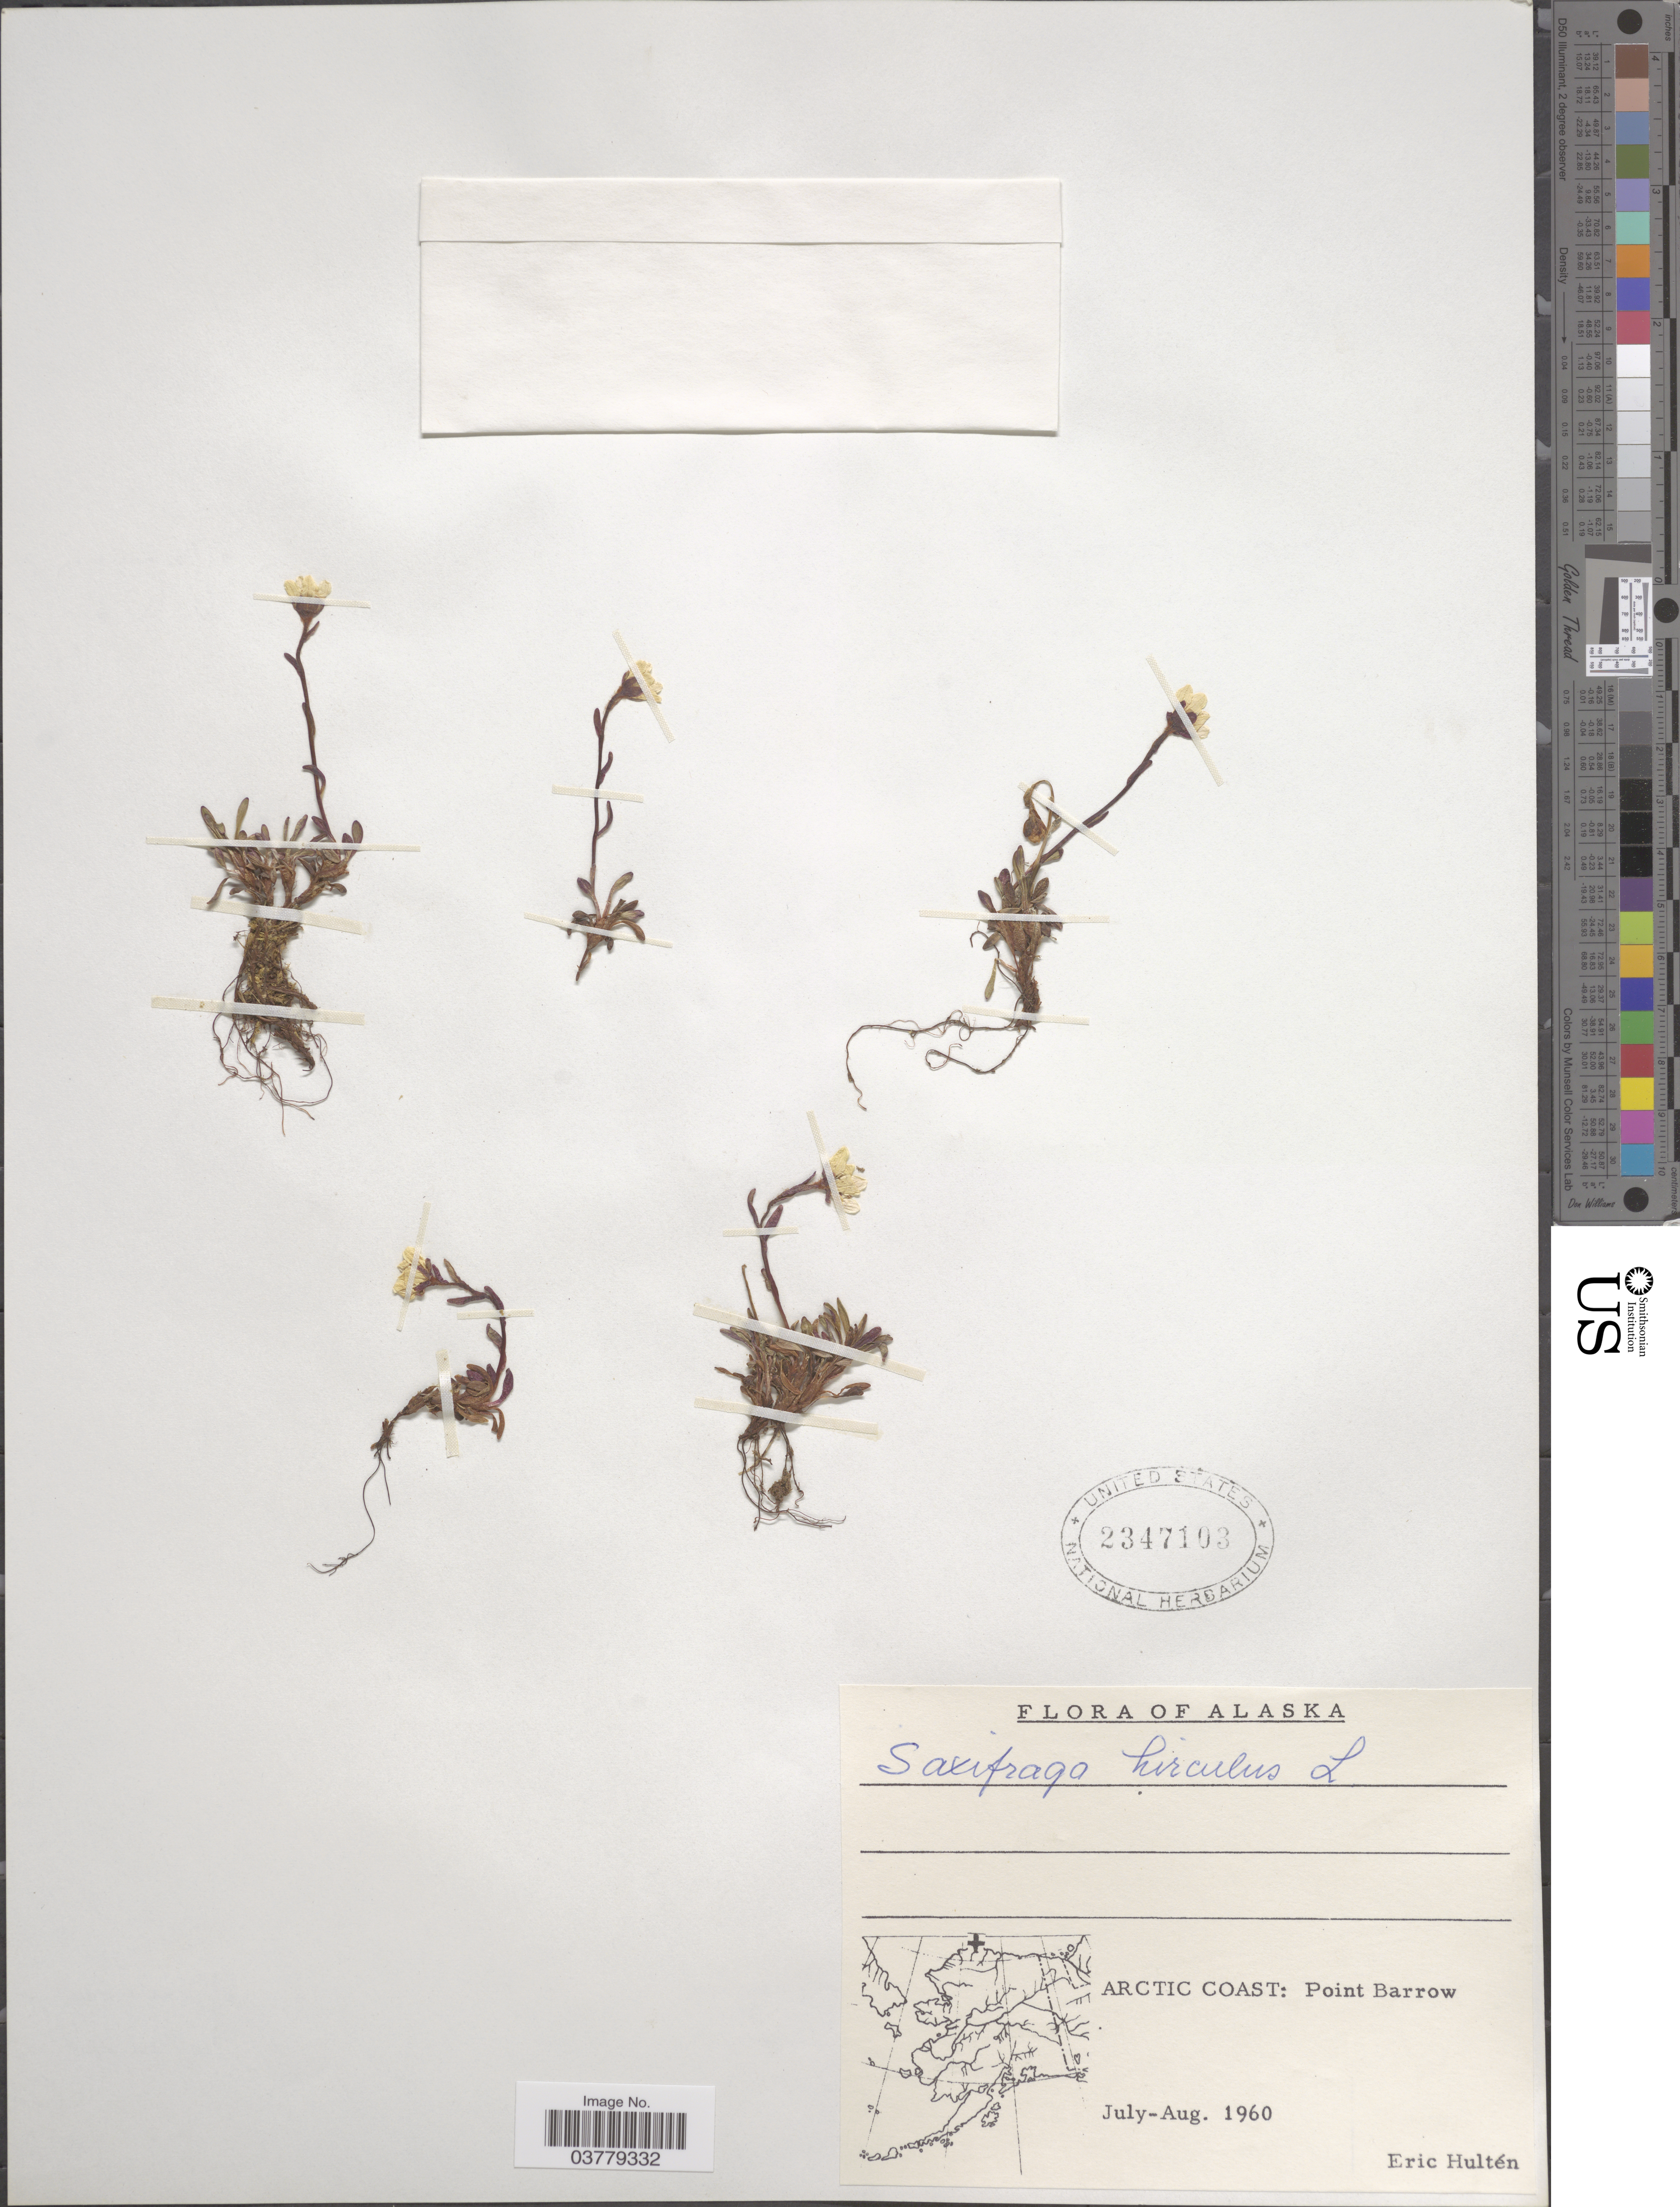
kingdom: Plantae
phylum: Tracheophyta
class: Magnoliopsida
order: Saxifragales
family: Saxifragaceae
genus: Saxifraga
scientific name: Saxifraga hirculus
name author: L.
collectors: E. G. Hultén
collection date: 1960-07/1960-08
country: United States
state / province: Alaska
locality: Arctic Coast: Point Barrow.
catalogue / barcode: US 2347103